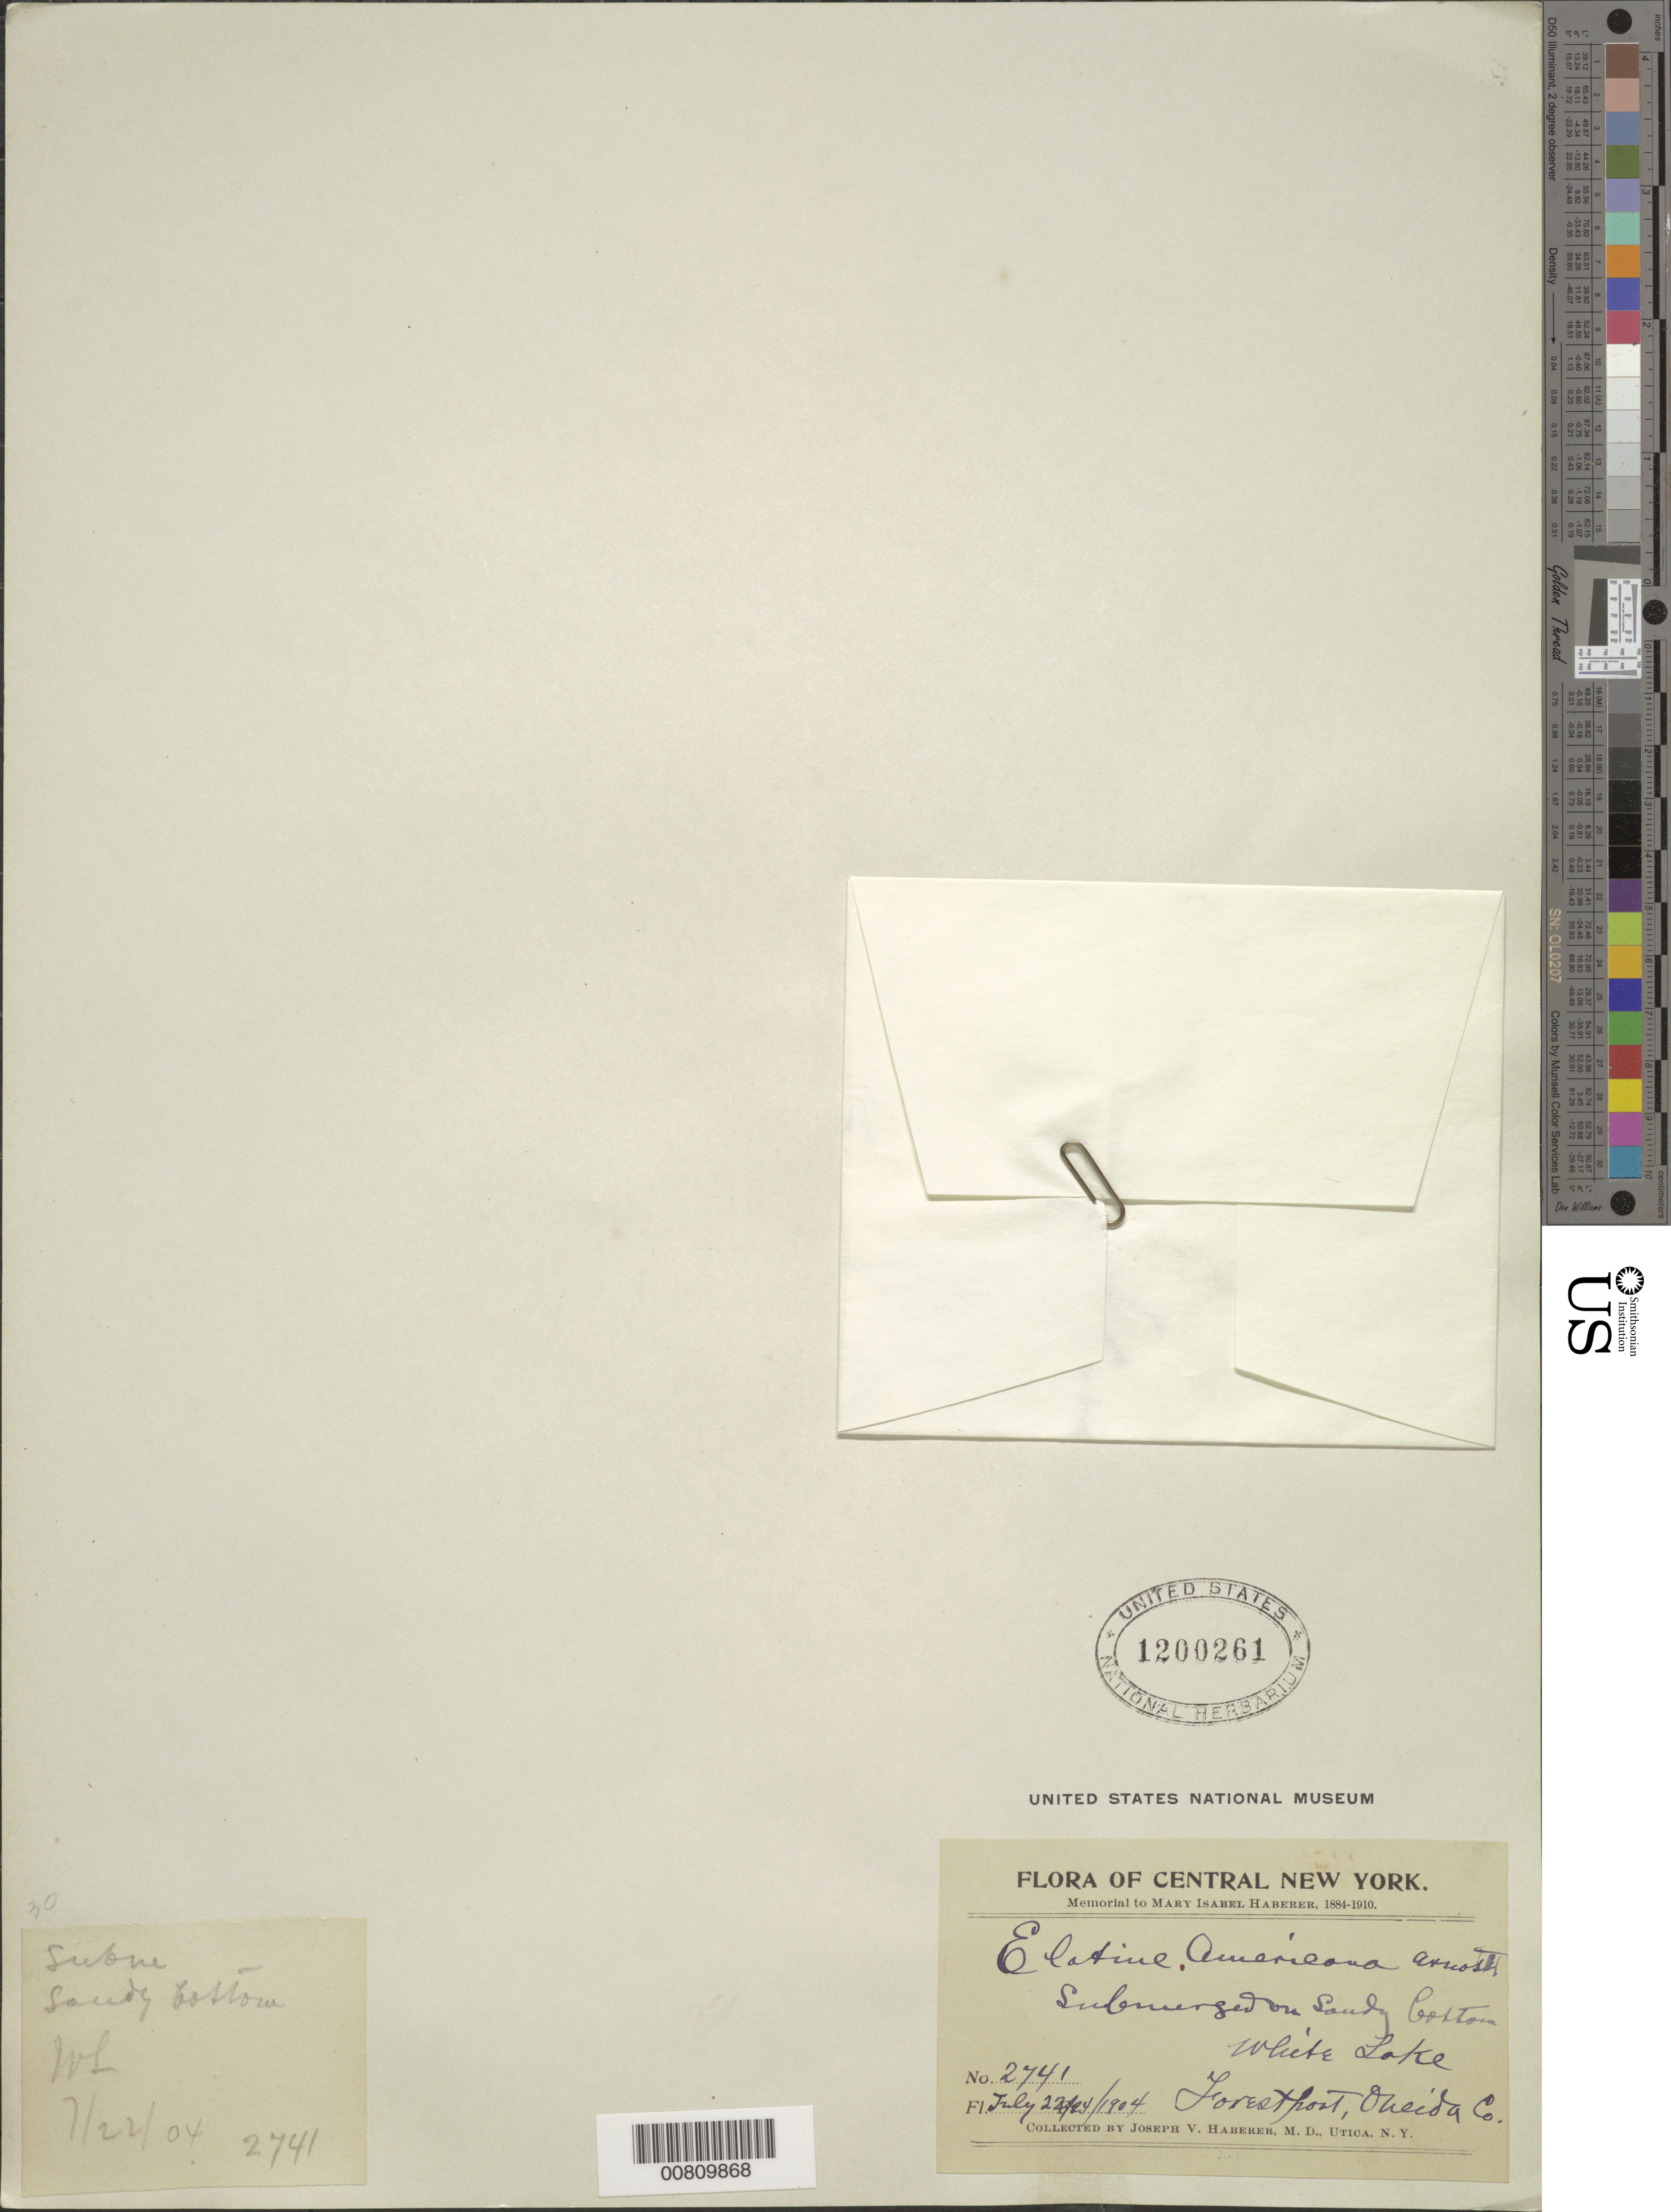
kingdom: Plantae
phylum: Tracheophyta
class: Magnoliopsida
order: Malpighiales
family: Elatinaceae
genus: Elatine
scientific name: Elatine americana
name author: (Pursh) Arn.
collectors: J. V. Haberer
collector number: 2741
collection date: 1904-07-22/1904-07-24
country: United States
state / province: New York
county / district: Oneida County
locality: White Lake.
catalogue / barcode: US 1200261